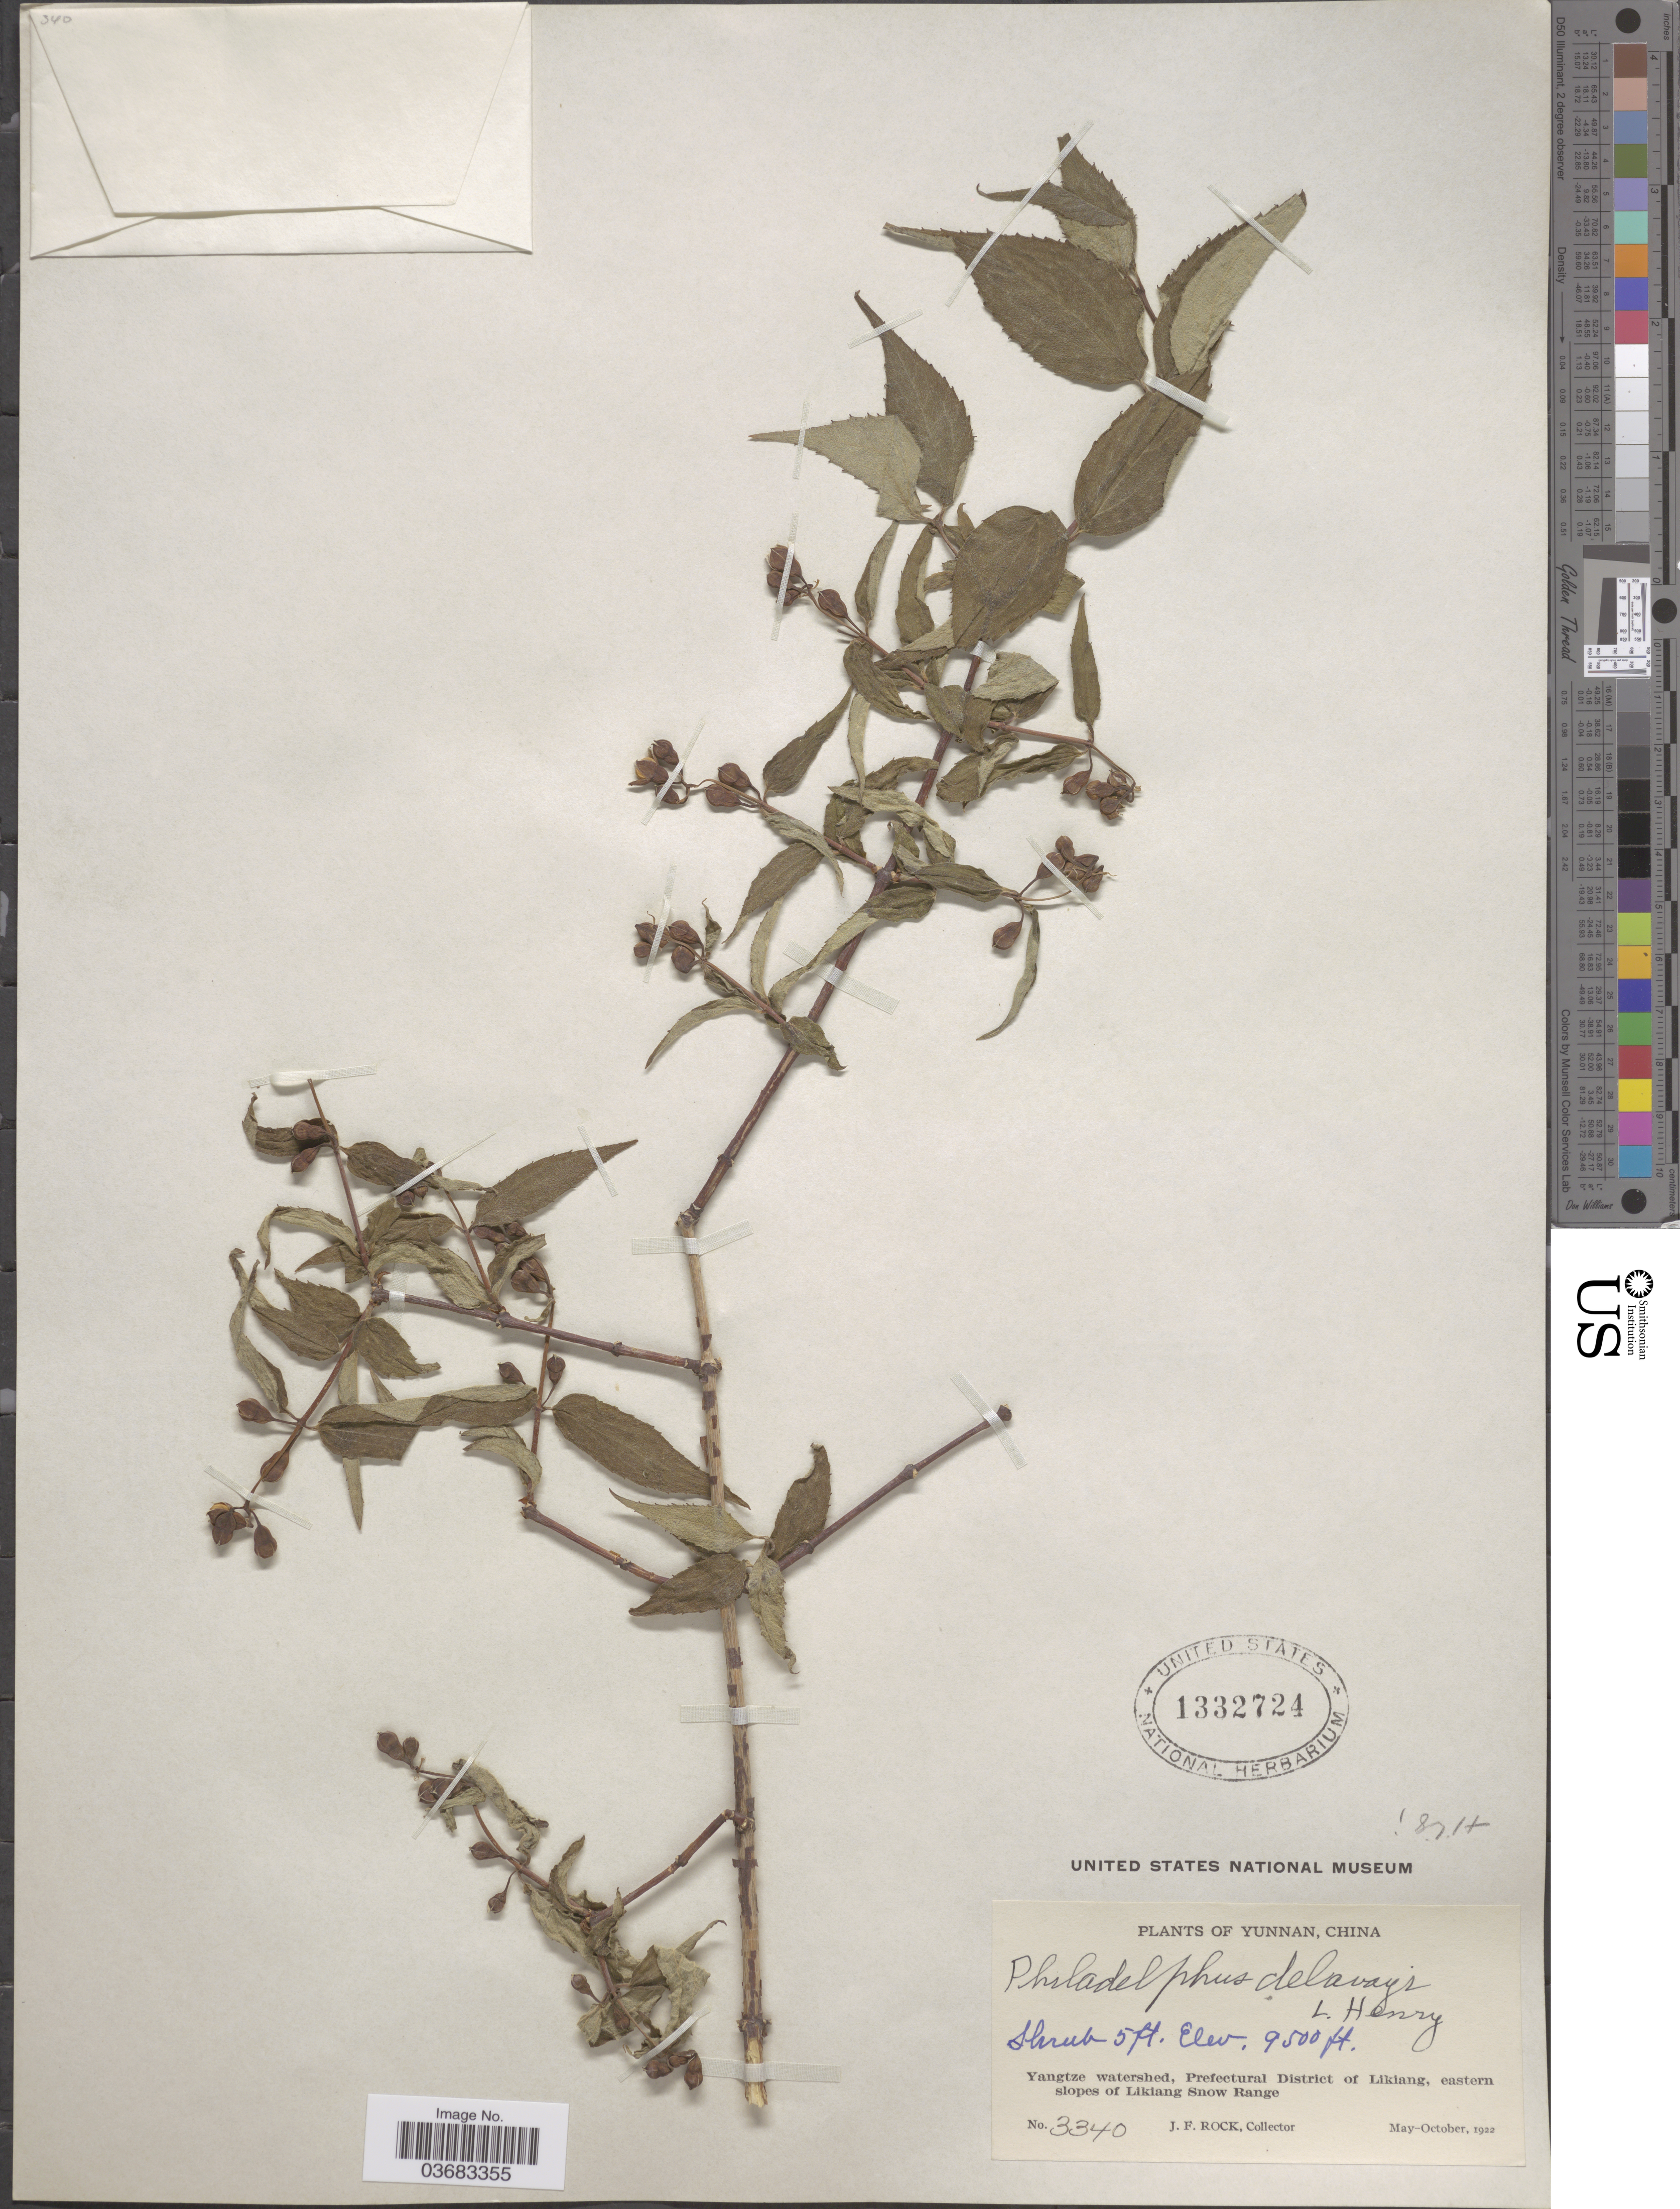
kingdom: Plantae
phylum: Tracheophyta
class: Magnoliopsida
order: Cornales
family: Hydrangeaceae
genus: Philadelphus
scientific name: Philadelphus delavayi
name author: L.Henry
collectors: J. Rock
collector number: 3340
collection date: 1922-05/1922-10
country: China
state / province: Yunnan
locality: Yangtze watershed, Prefectural District of Likiang, eastern slopes of Likiang Snow Range.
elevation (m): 2896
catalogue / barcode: US 1332724